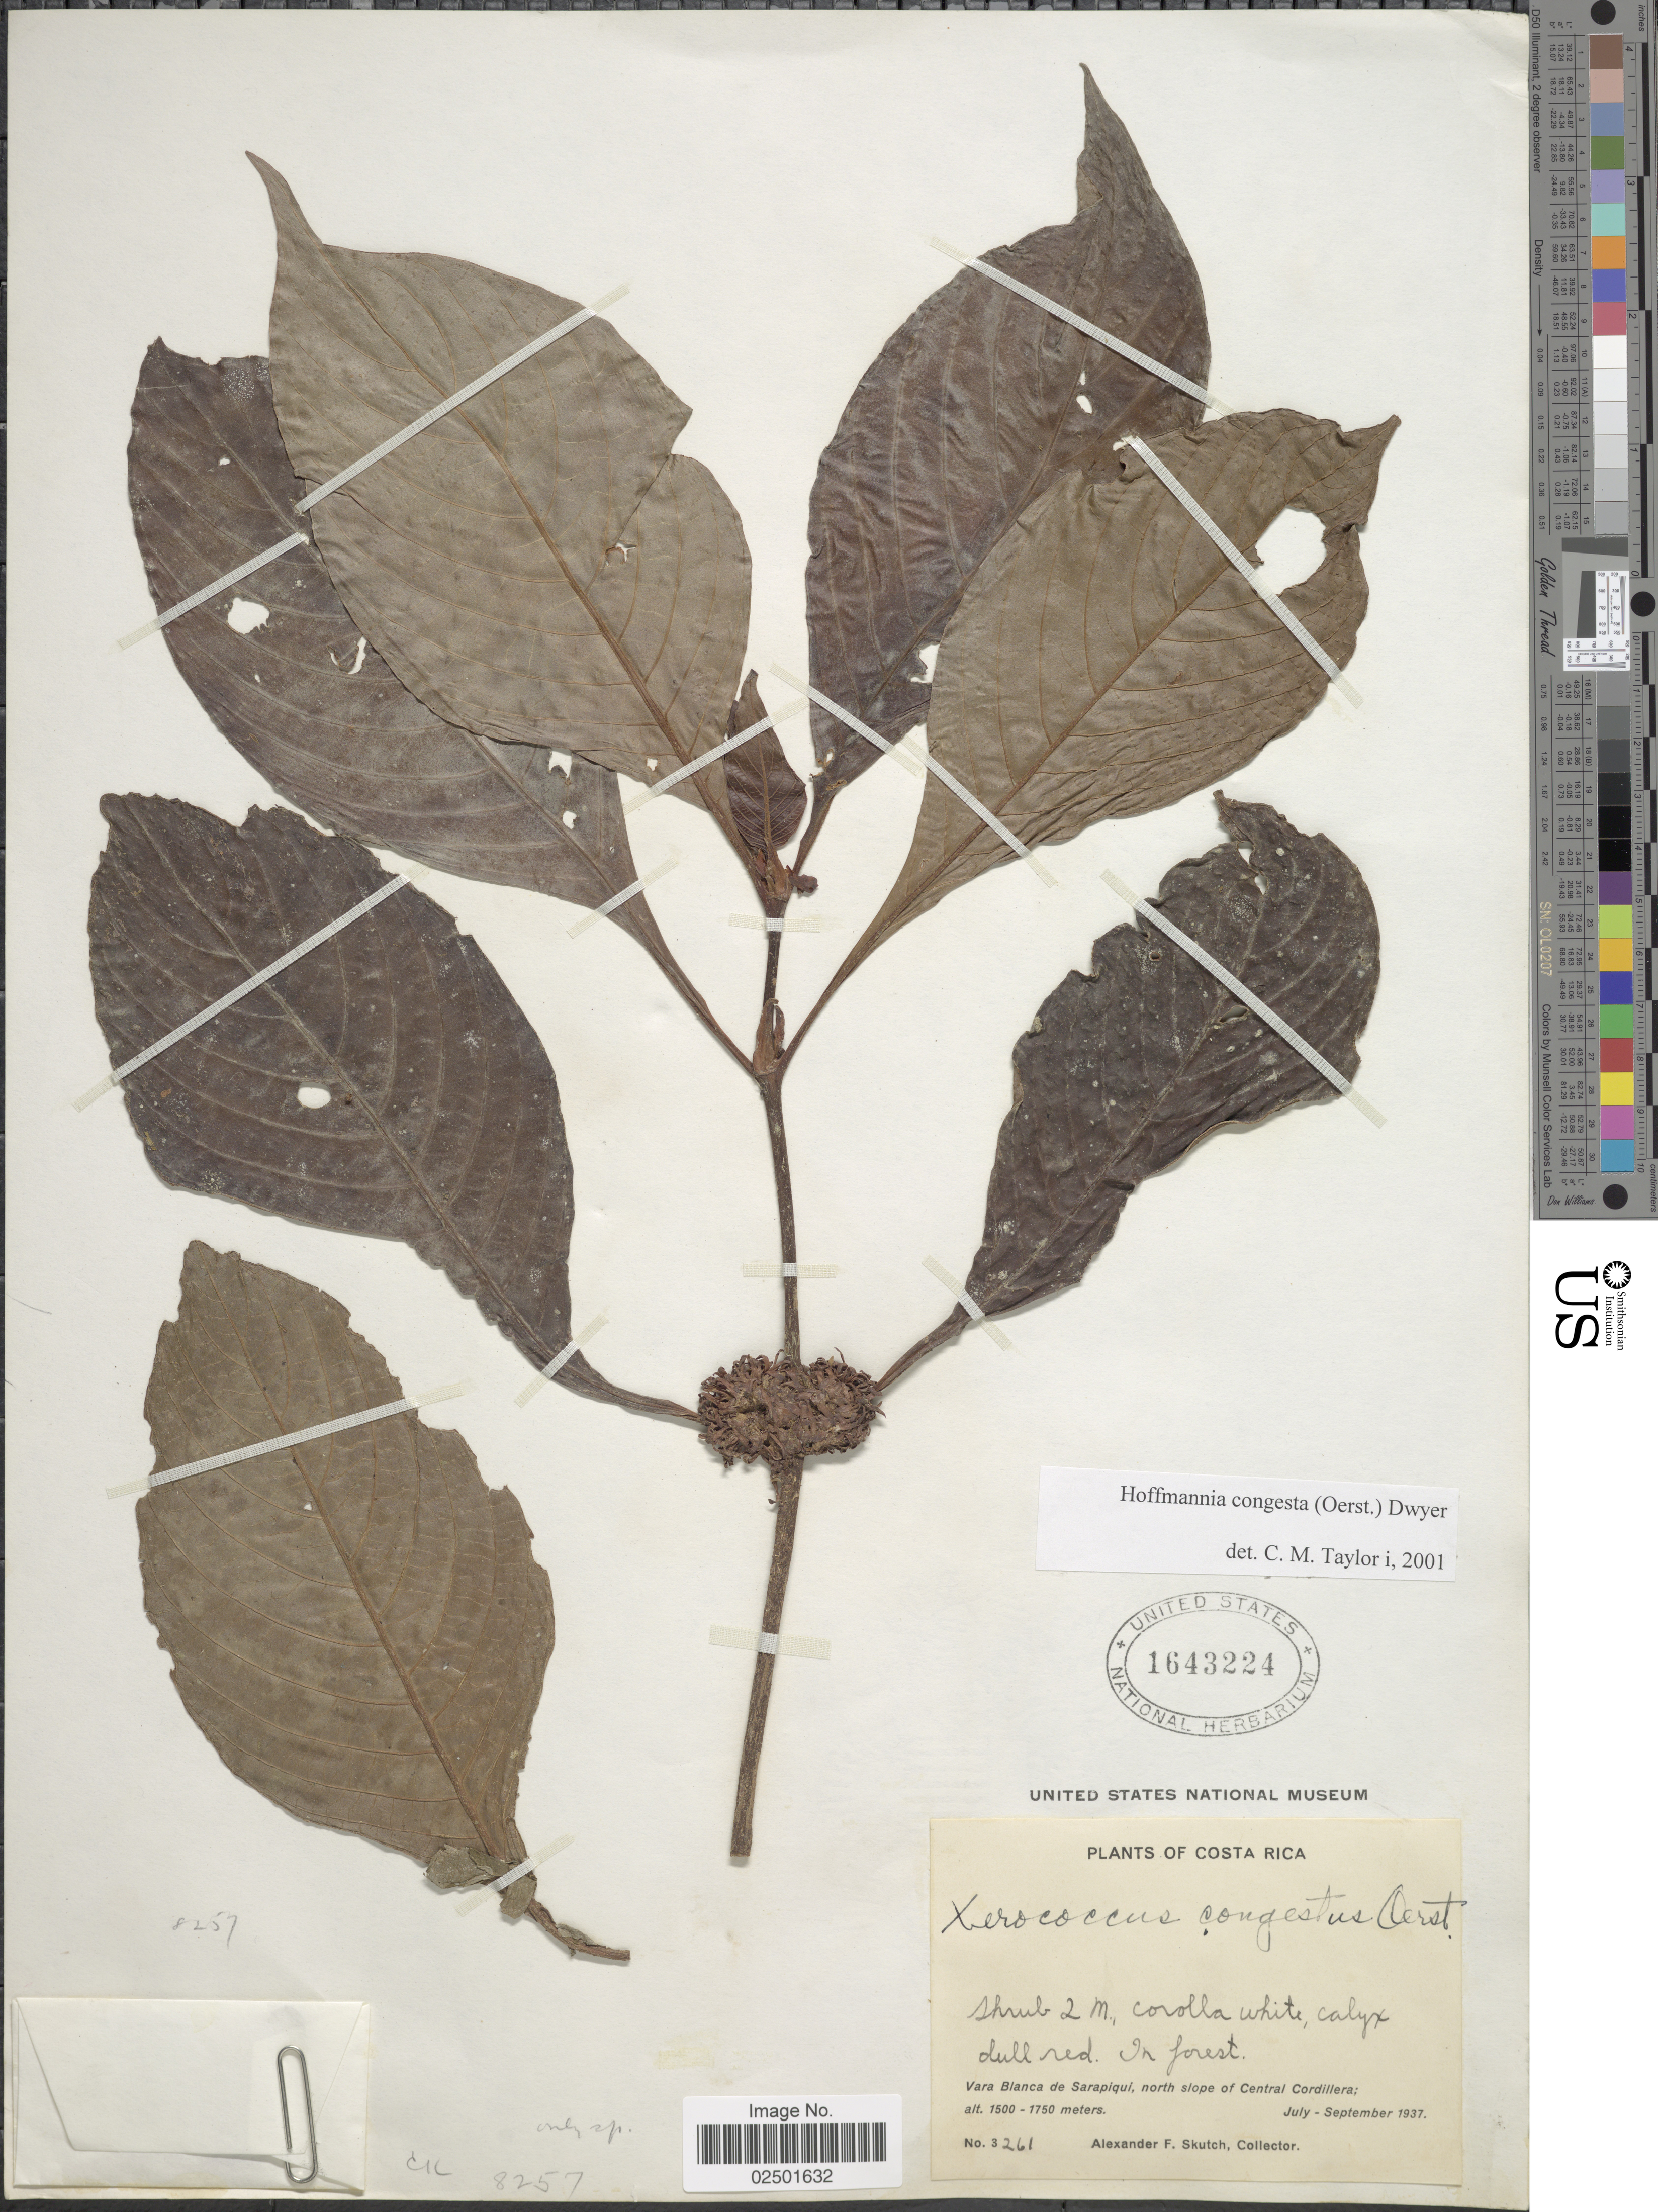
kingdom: Plantae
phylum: Tracheophyta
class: Magnoliopsida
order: Gentianales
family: Rubiaceae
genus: Hoffmannia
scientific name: Hoffmannia congesta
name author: (Oerst.) Dwyer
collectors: A. F. Skutch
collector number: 3261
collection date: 1937-07/1937-09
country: Costa Rica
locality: In forest, Vara Blanca de Sarapiqui, north slope of Central Cordillera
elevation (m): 1500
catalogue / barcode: US 1643224